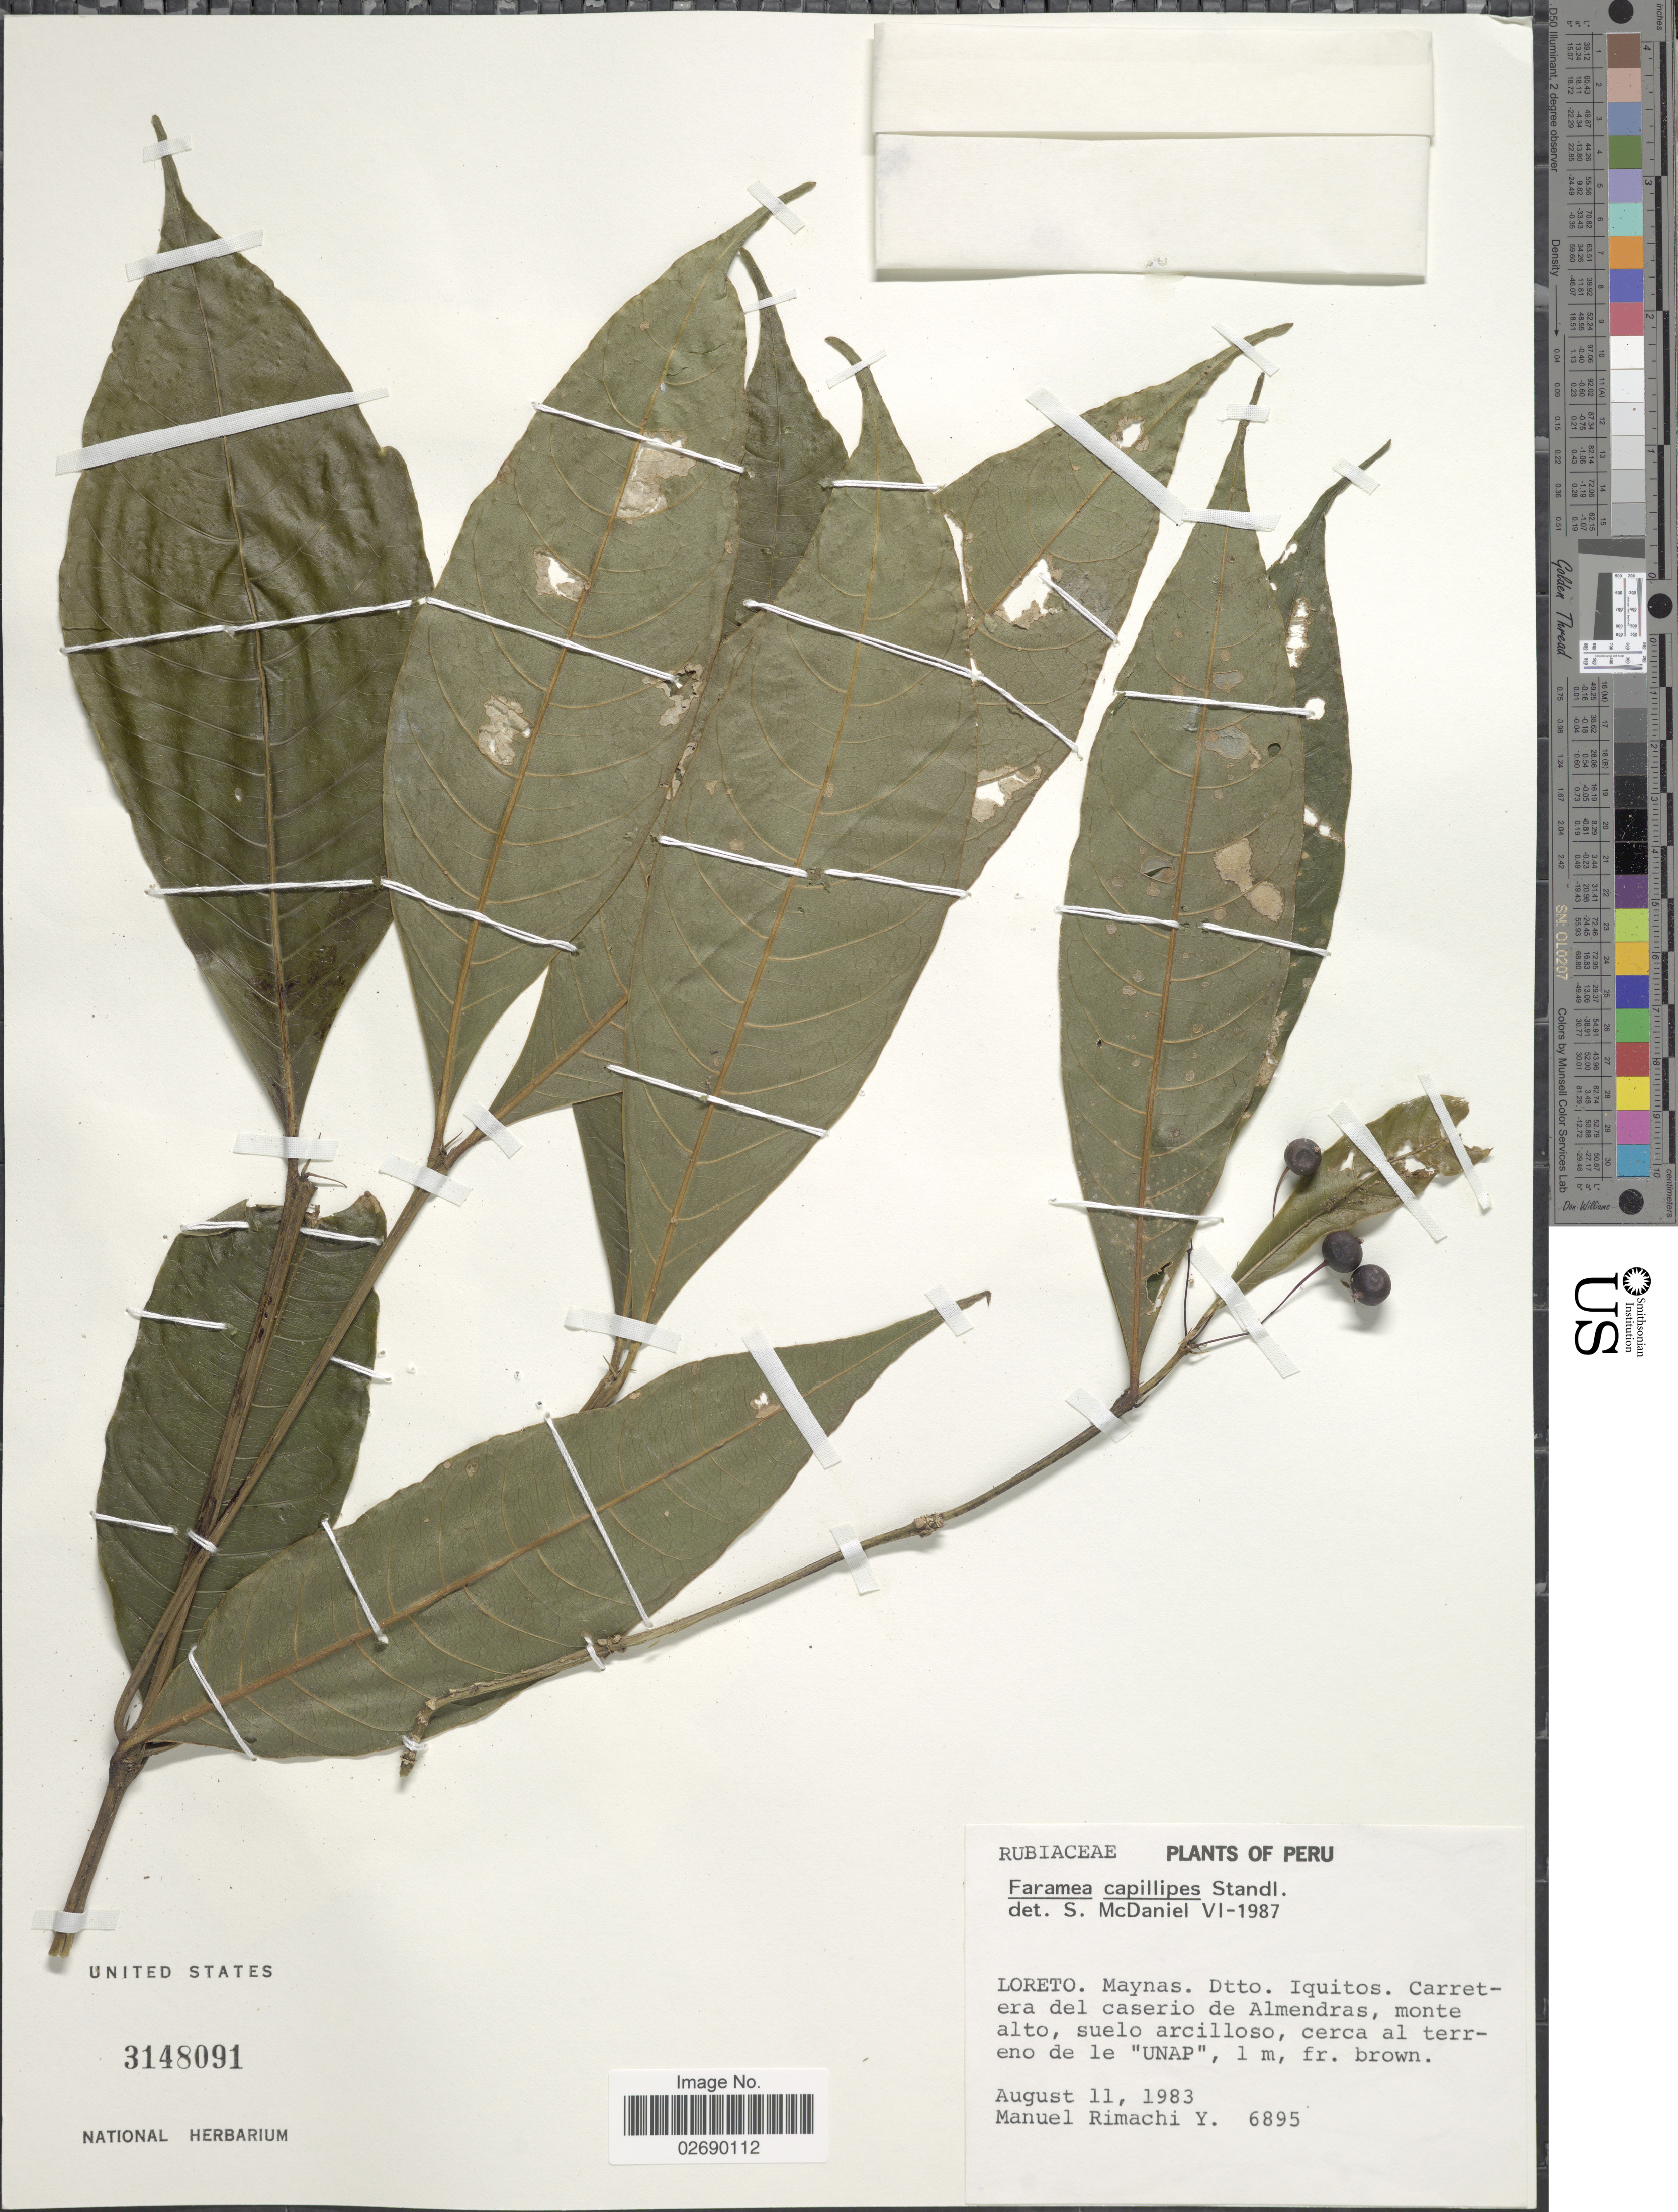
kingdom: Plantae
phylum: Tracheophyta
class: Magnoliopsida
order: Gentianales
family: Rubiaceae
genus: Faramea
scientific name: Faramea capillipes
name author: Müll. Arg.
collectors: M. Rimachi Y.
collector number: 6895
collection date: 1983-08-11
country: Peru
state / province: Loreto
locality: Maynas. Carretera del caserio de Almendras, monte alto, cerca al terreno de le "UNAP"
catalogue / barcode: US 3148091